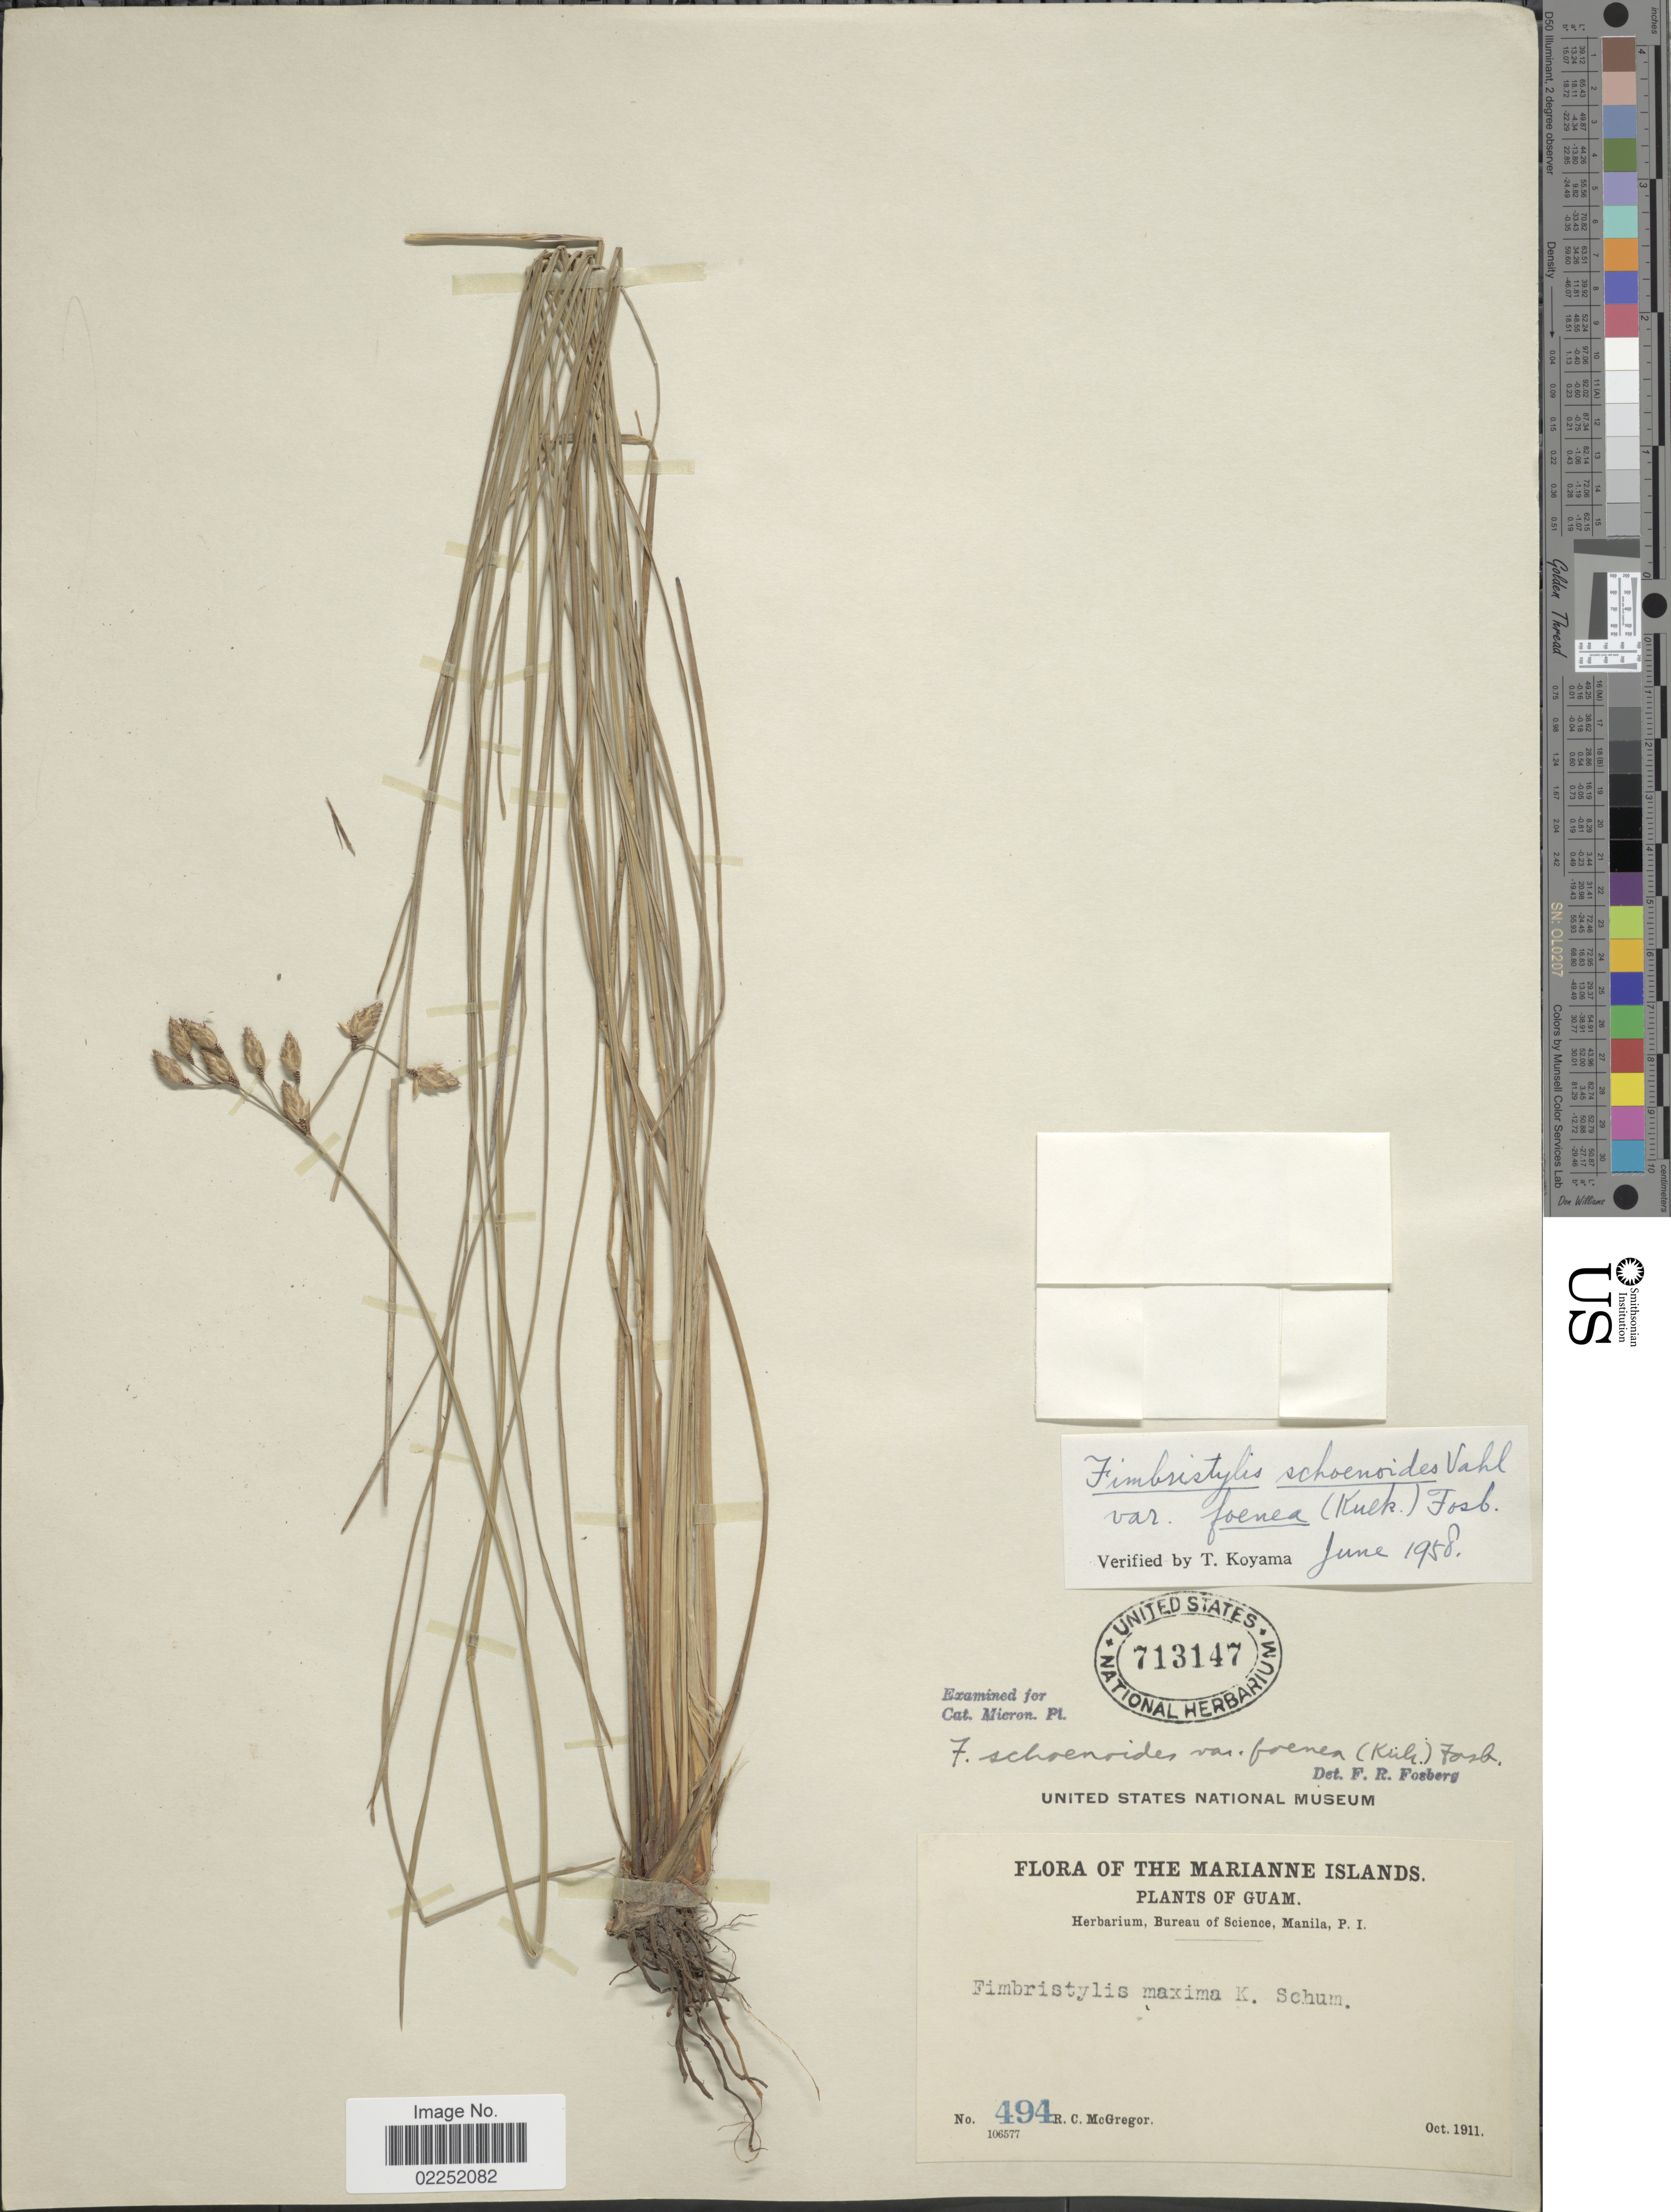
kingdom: Plantae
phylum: Tracheophyta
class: Liliopsida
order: Poales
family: Cyperaceae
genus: Fimbristylis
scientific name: Fimbristylis tristachya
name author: R. Br.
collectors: R. C. McGregor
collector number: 494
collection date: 1911-10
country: Guam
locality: The Marianne Islands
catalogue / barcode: US 713147